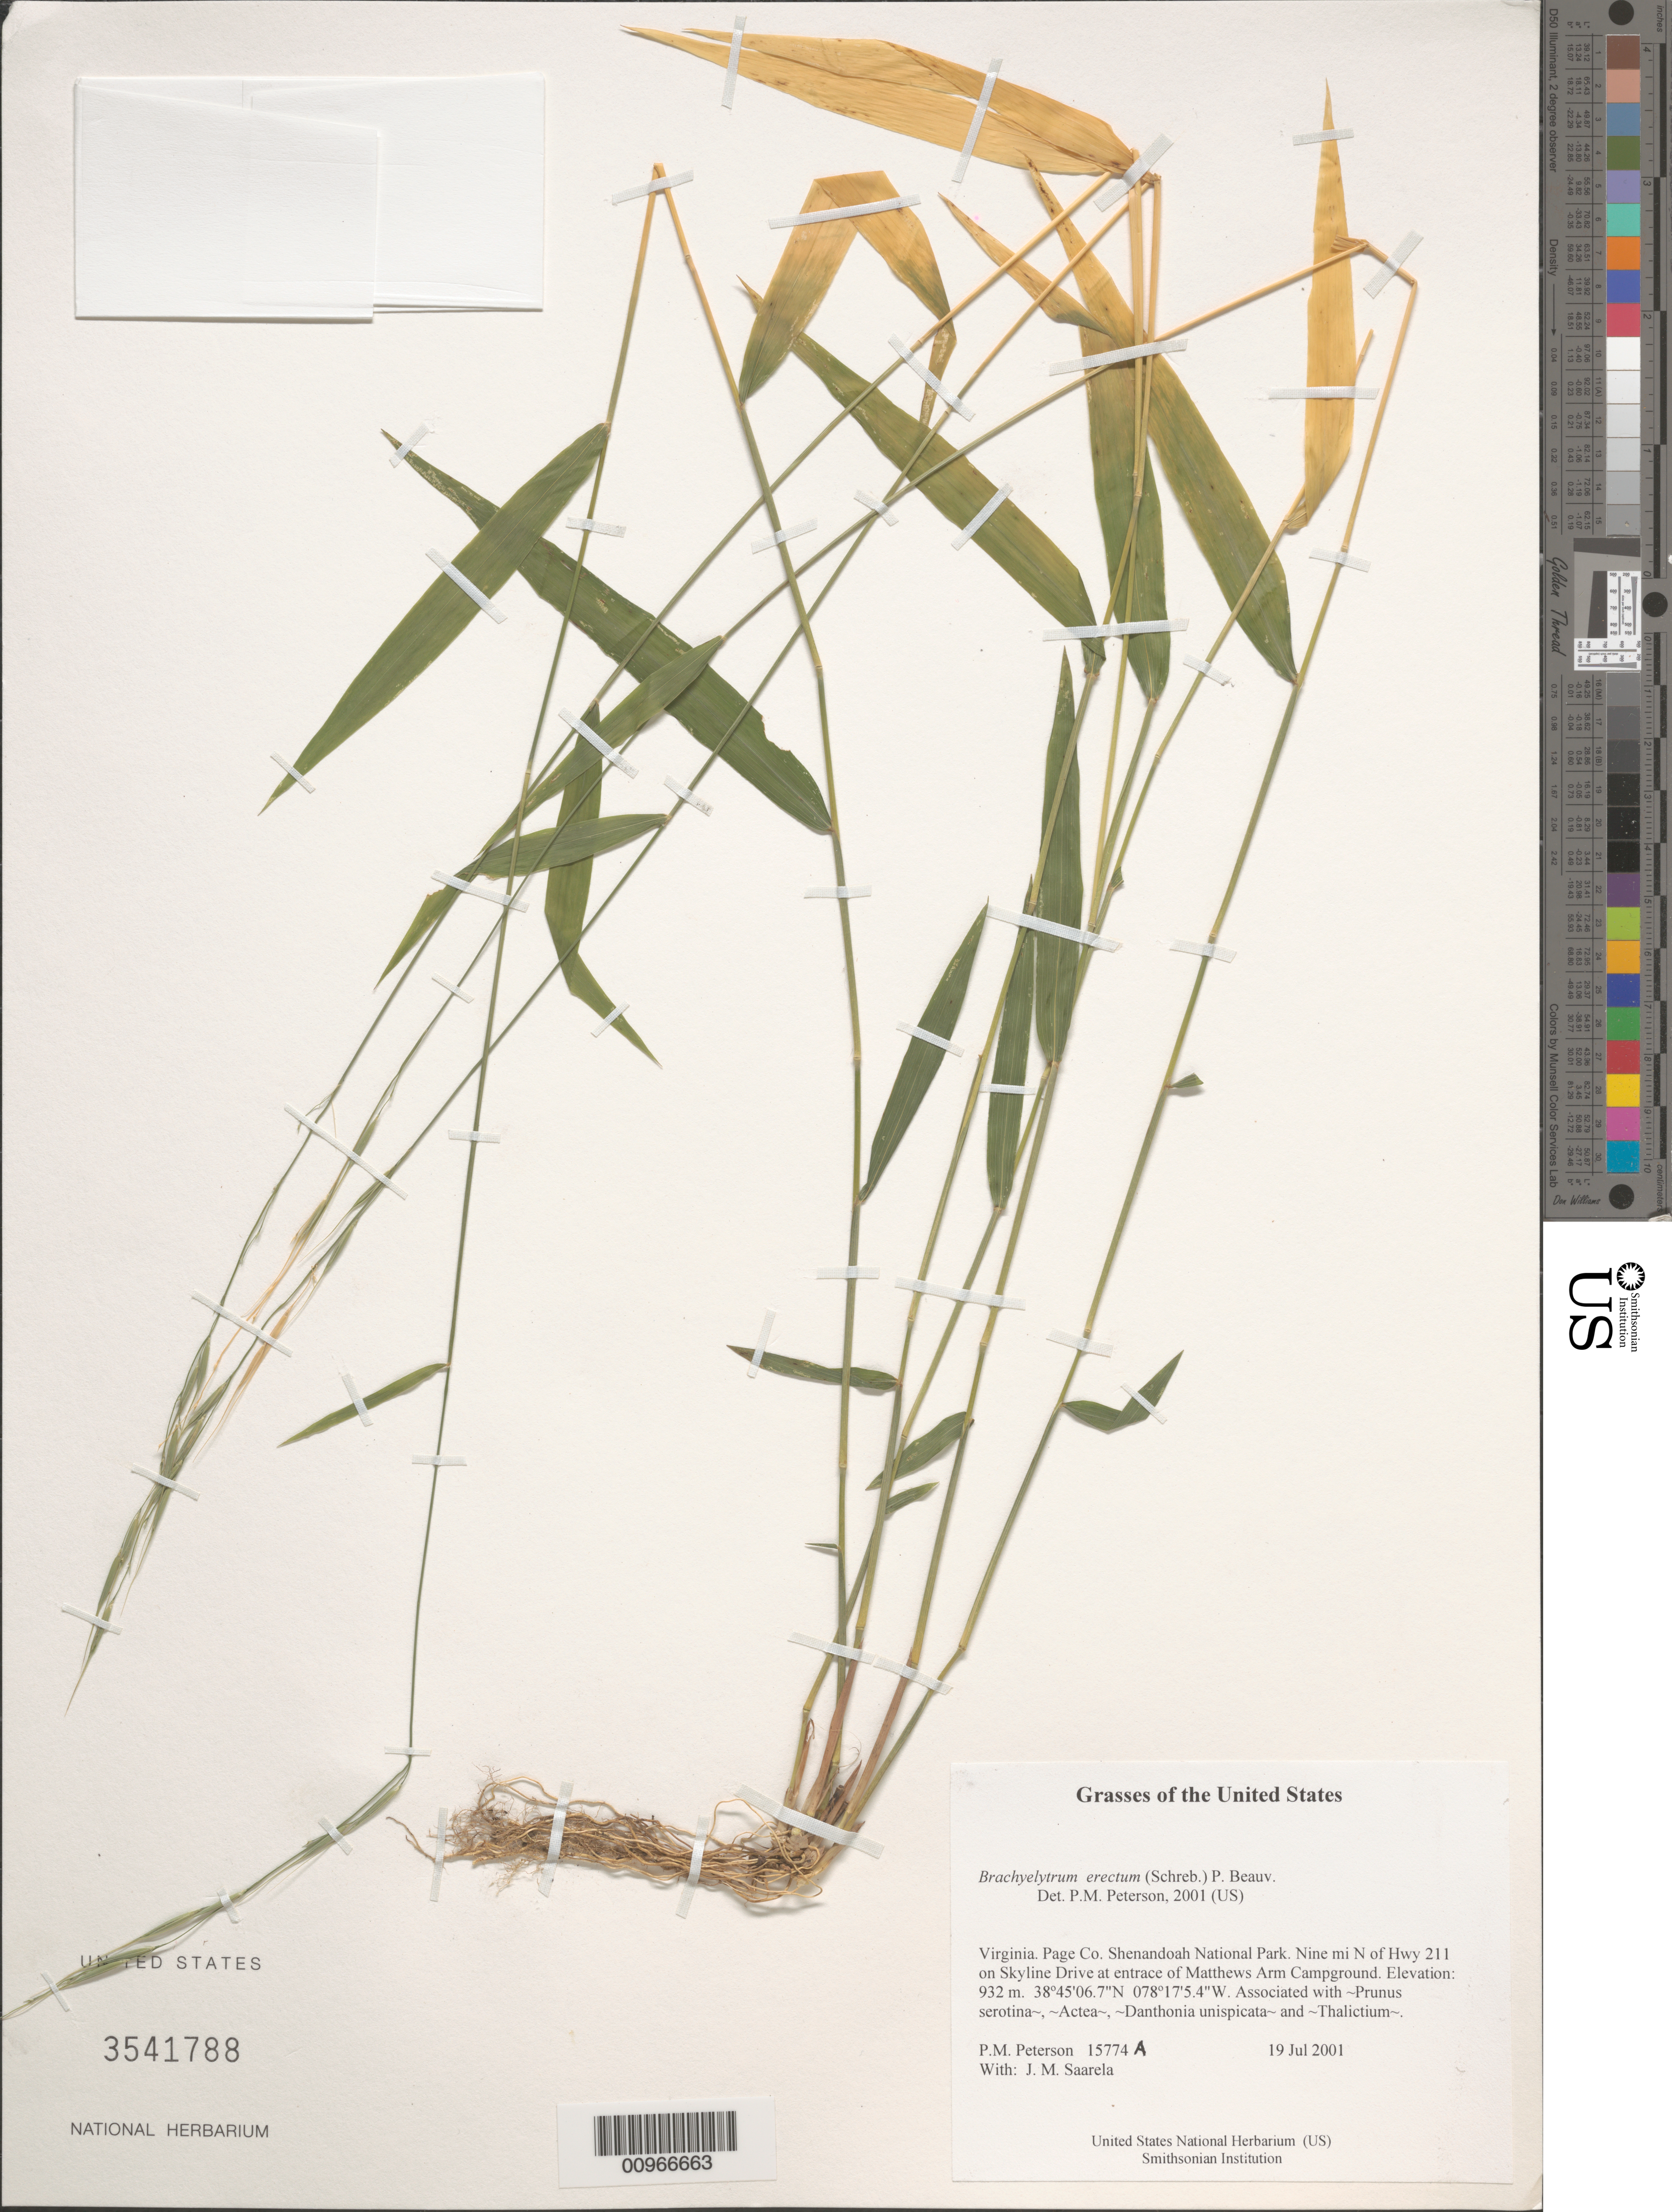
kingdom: Plantae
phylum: Tracheophyta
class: Liliopsida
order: Poales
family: Poaceae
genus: Brachyelytrum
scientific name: Brachyelytrum erectum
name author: (Schreb.) P. Beauv.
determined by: Peterson, Paul M., (BOT), Smithsonian Institution - National Museum of Natural History (UNITED STATES)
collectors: P. M. Peterson & J. Saarela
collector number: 15774 A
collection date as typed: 19 Jul 2001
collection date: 2001-07-19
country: United States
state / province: Virginia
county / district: Page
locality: Shenandoah National Park. Nine mi N of Hwy 211 on Skyline Drive at entrace of Matthews Arm Campground.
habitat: Associated with ~Prunus serotina~, ~Actea~, ~Danthonia unispicata~ and ~Thalictium~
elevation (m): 932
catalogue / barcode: US 3541788